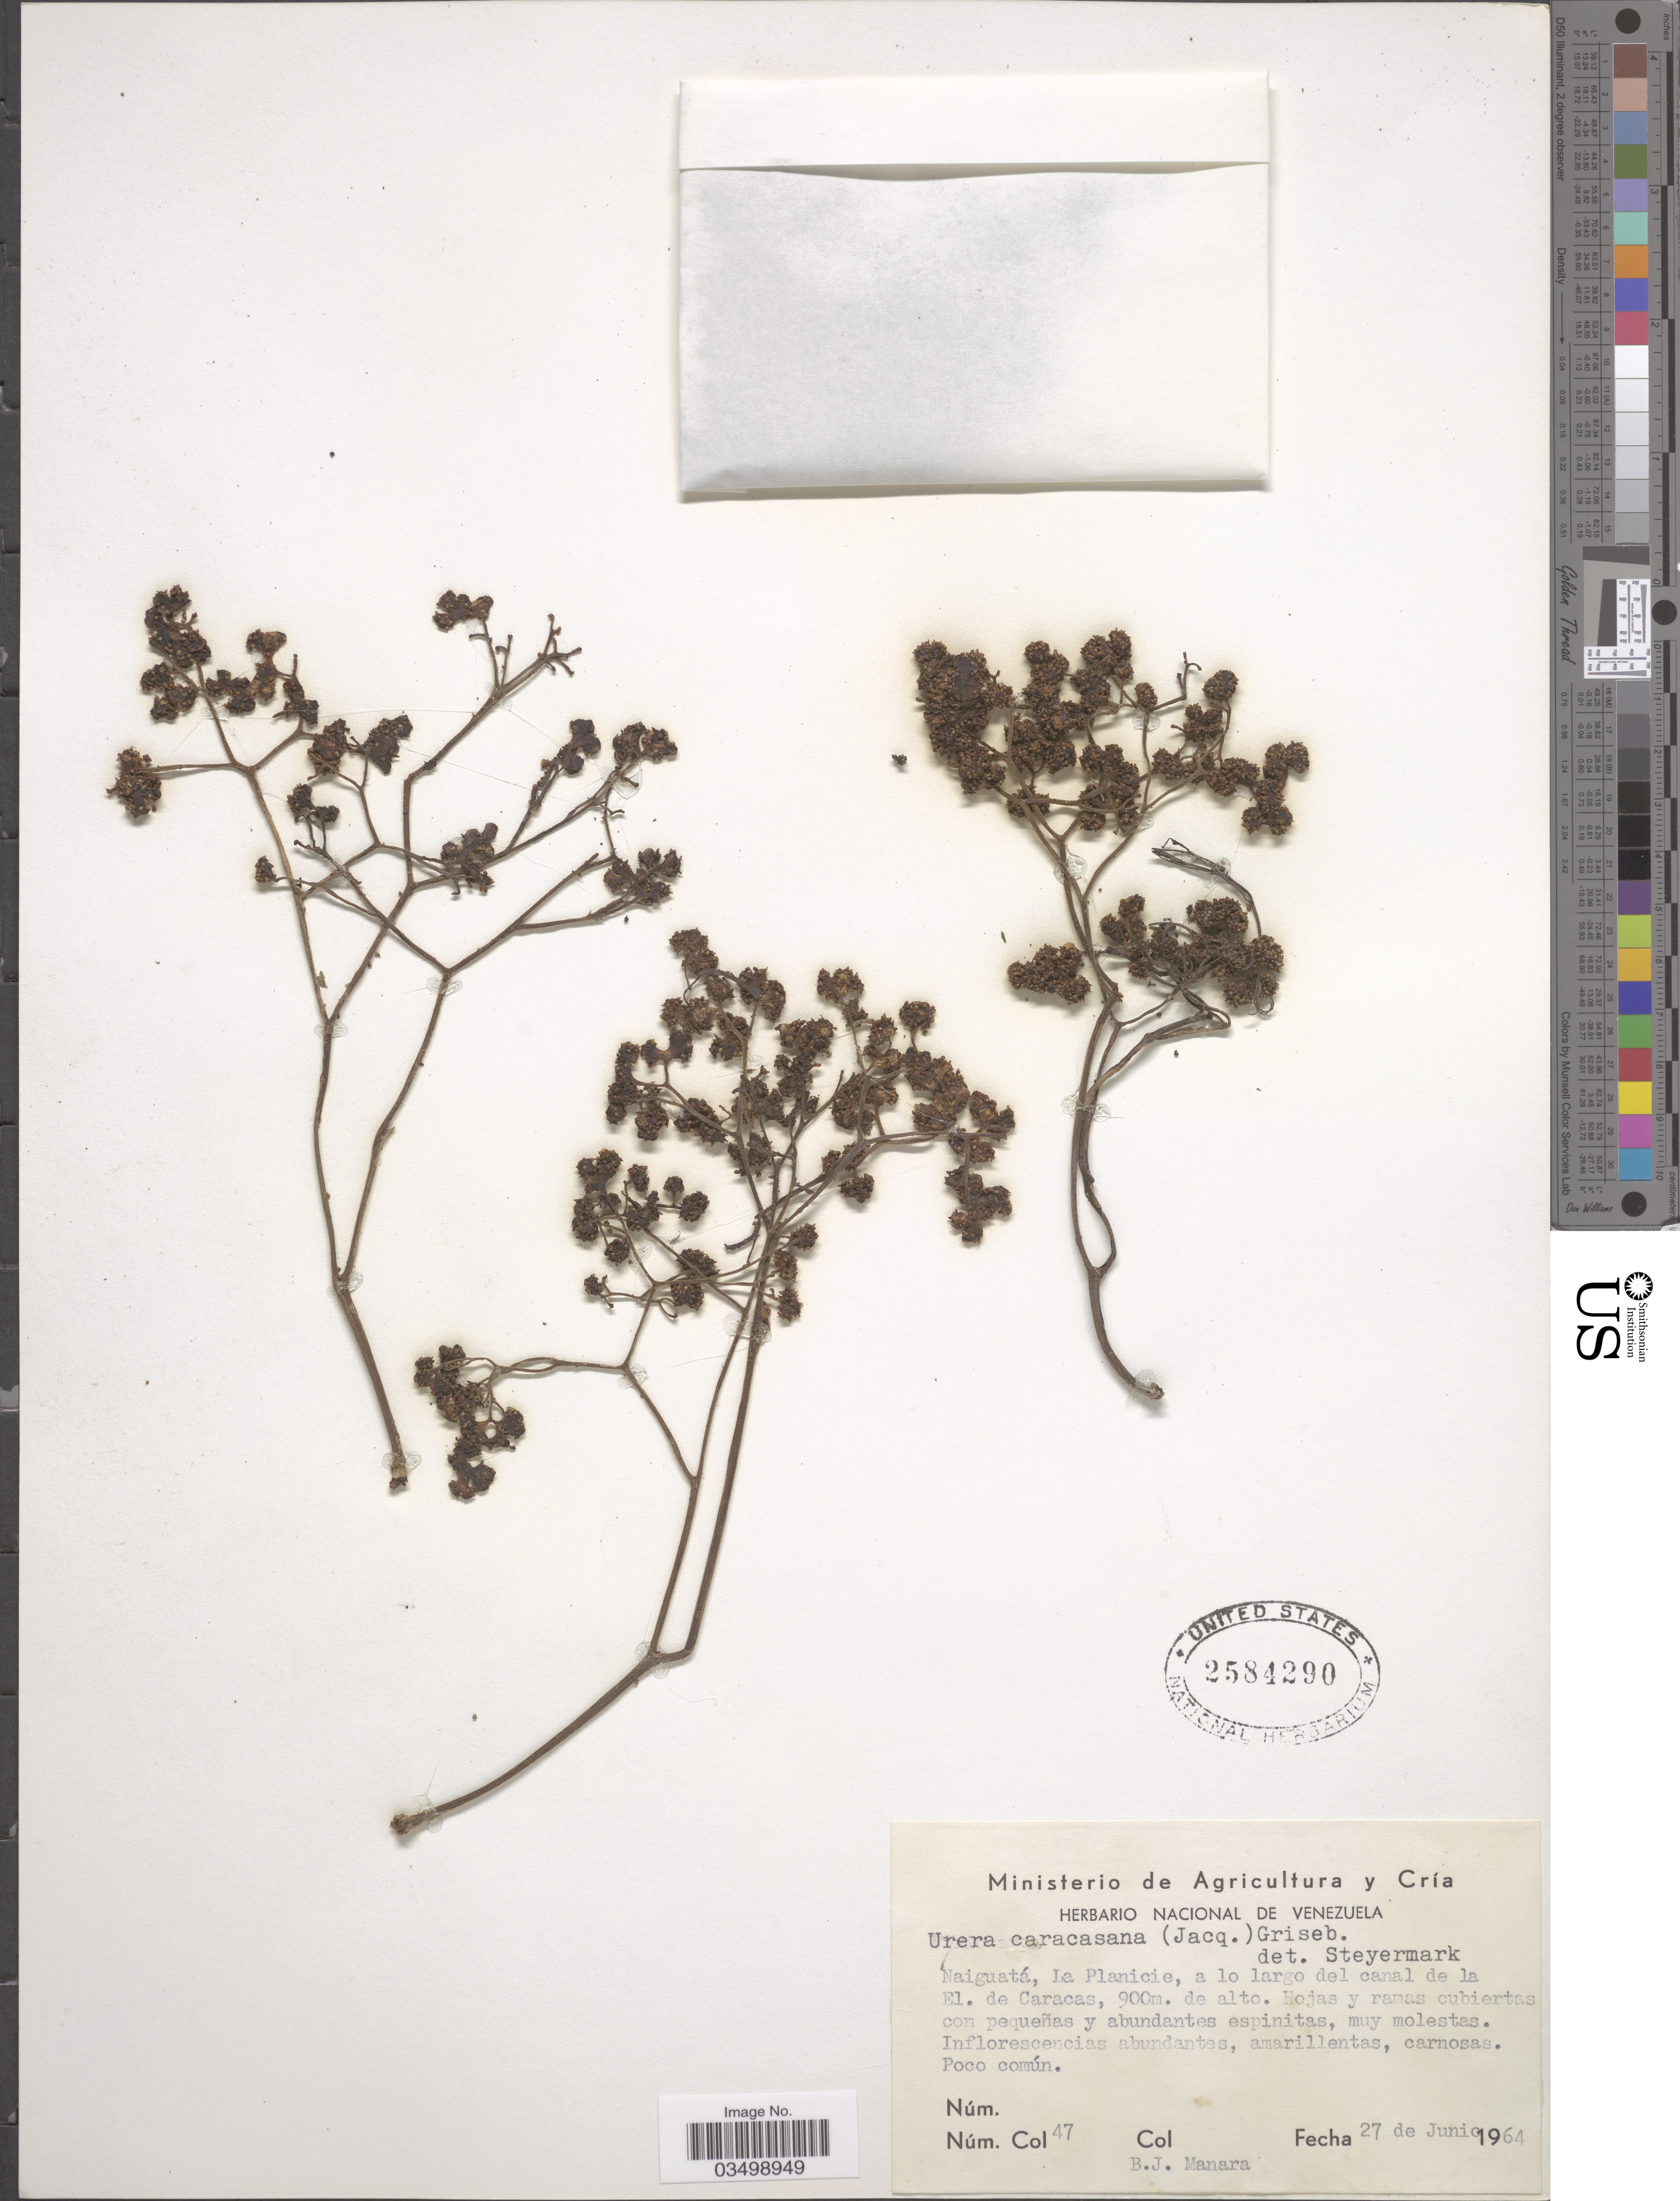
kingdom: Plantae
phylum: Tracheophyta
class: Magnoliopsida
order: Rosales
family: Urticaceae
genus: Urera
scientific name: Urera caracasana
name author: (Jacq.) Gaudich. ex Griseb.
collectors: B. Manara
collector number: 47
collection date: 1964-06-27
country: Venezuela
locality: Naiguatá, La Planicie, a lo largo del canal de la El. de Caracas.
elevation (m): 900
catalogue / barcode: US 2584290